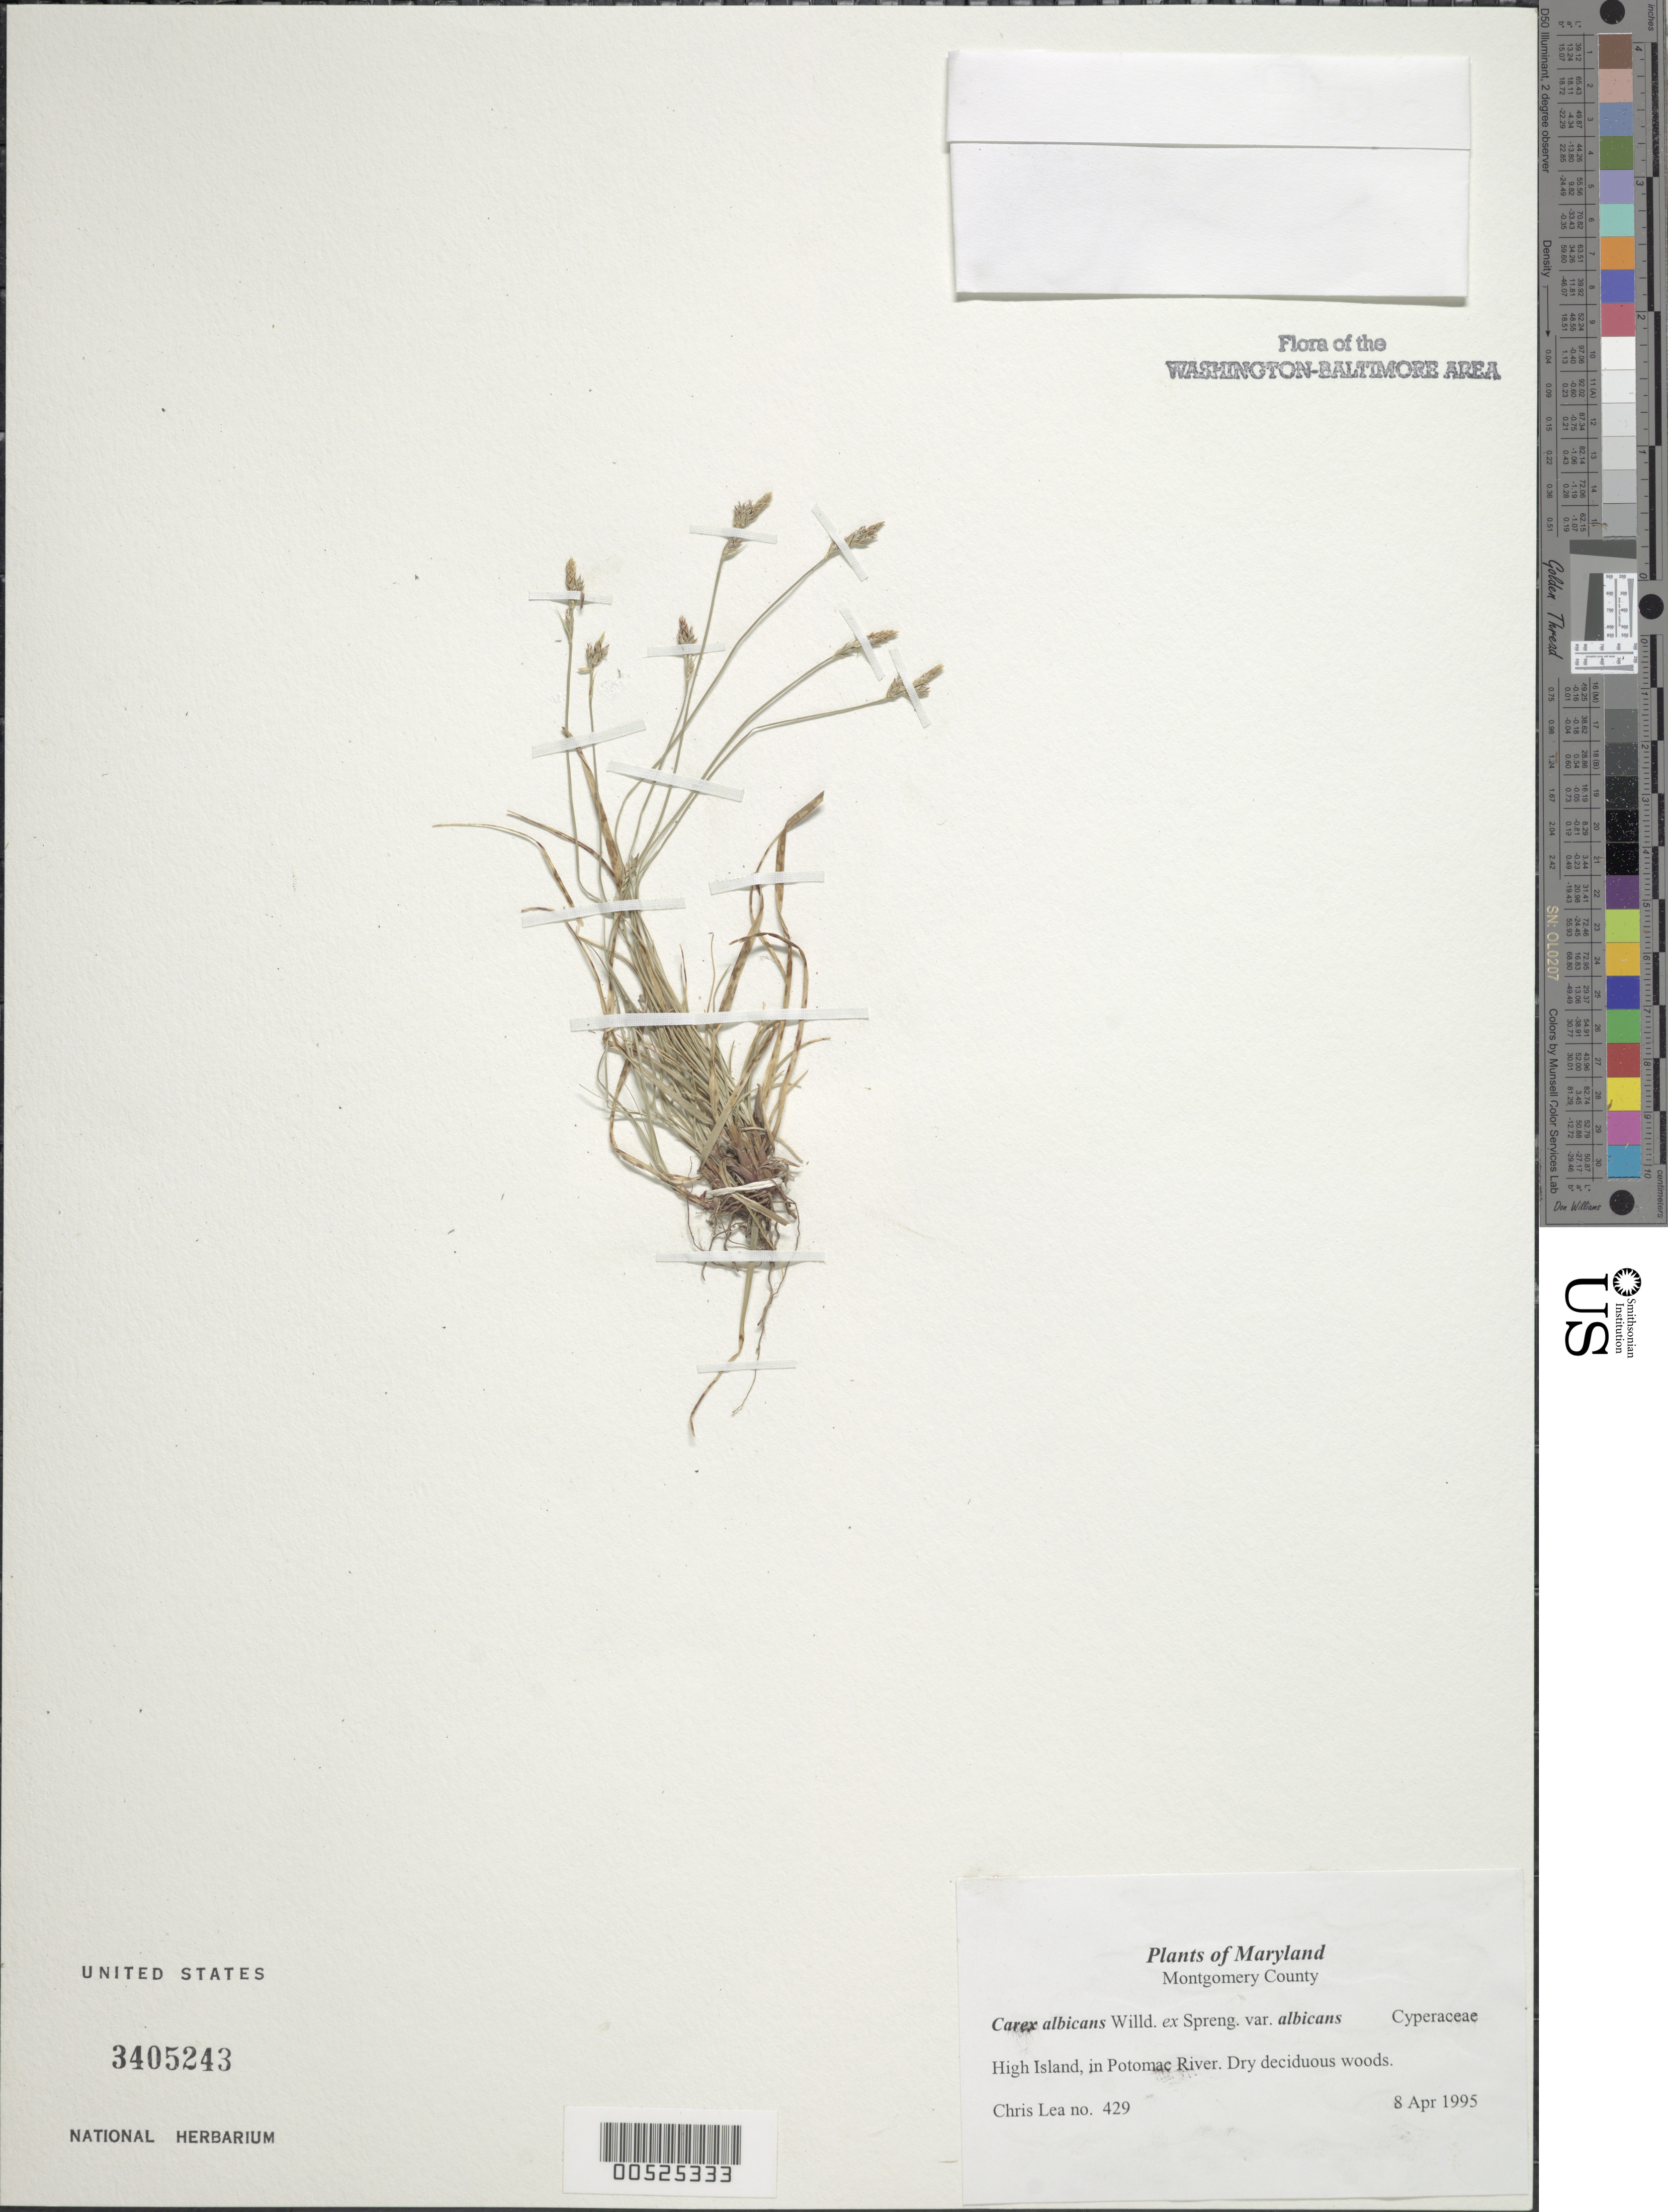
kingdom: Plantae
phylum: Tracheophyta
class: Liliopsida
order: Poales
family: Cyperaceae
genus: Carex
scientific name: Carex albicans var. albicans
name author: Willd. ex Spreng.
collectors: C. Lea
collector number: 429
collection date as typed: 08 Apr 1995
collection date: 1995-04-08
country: United States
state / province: Maryland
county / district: Montgomery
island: High Island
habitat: Dry deciduous woods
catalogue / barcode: US 3405243